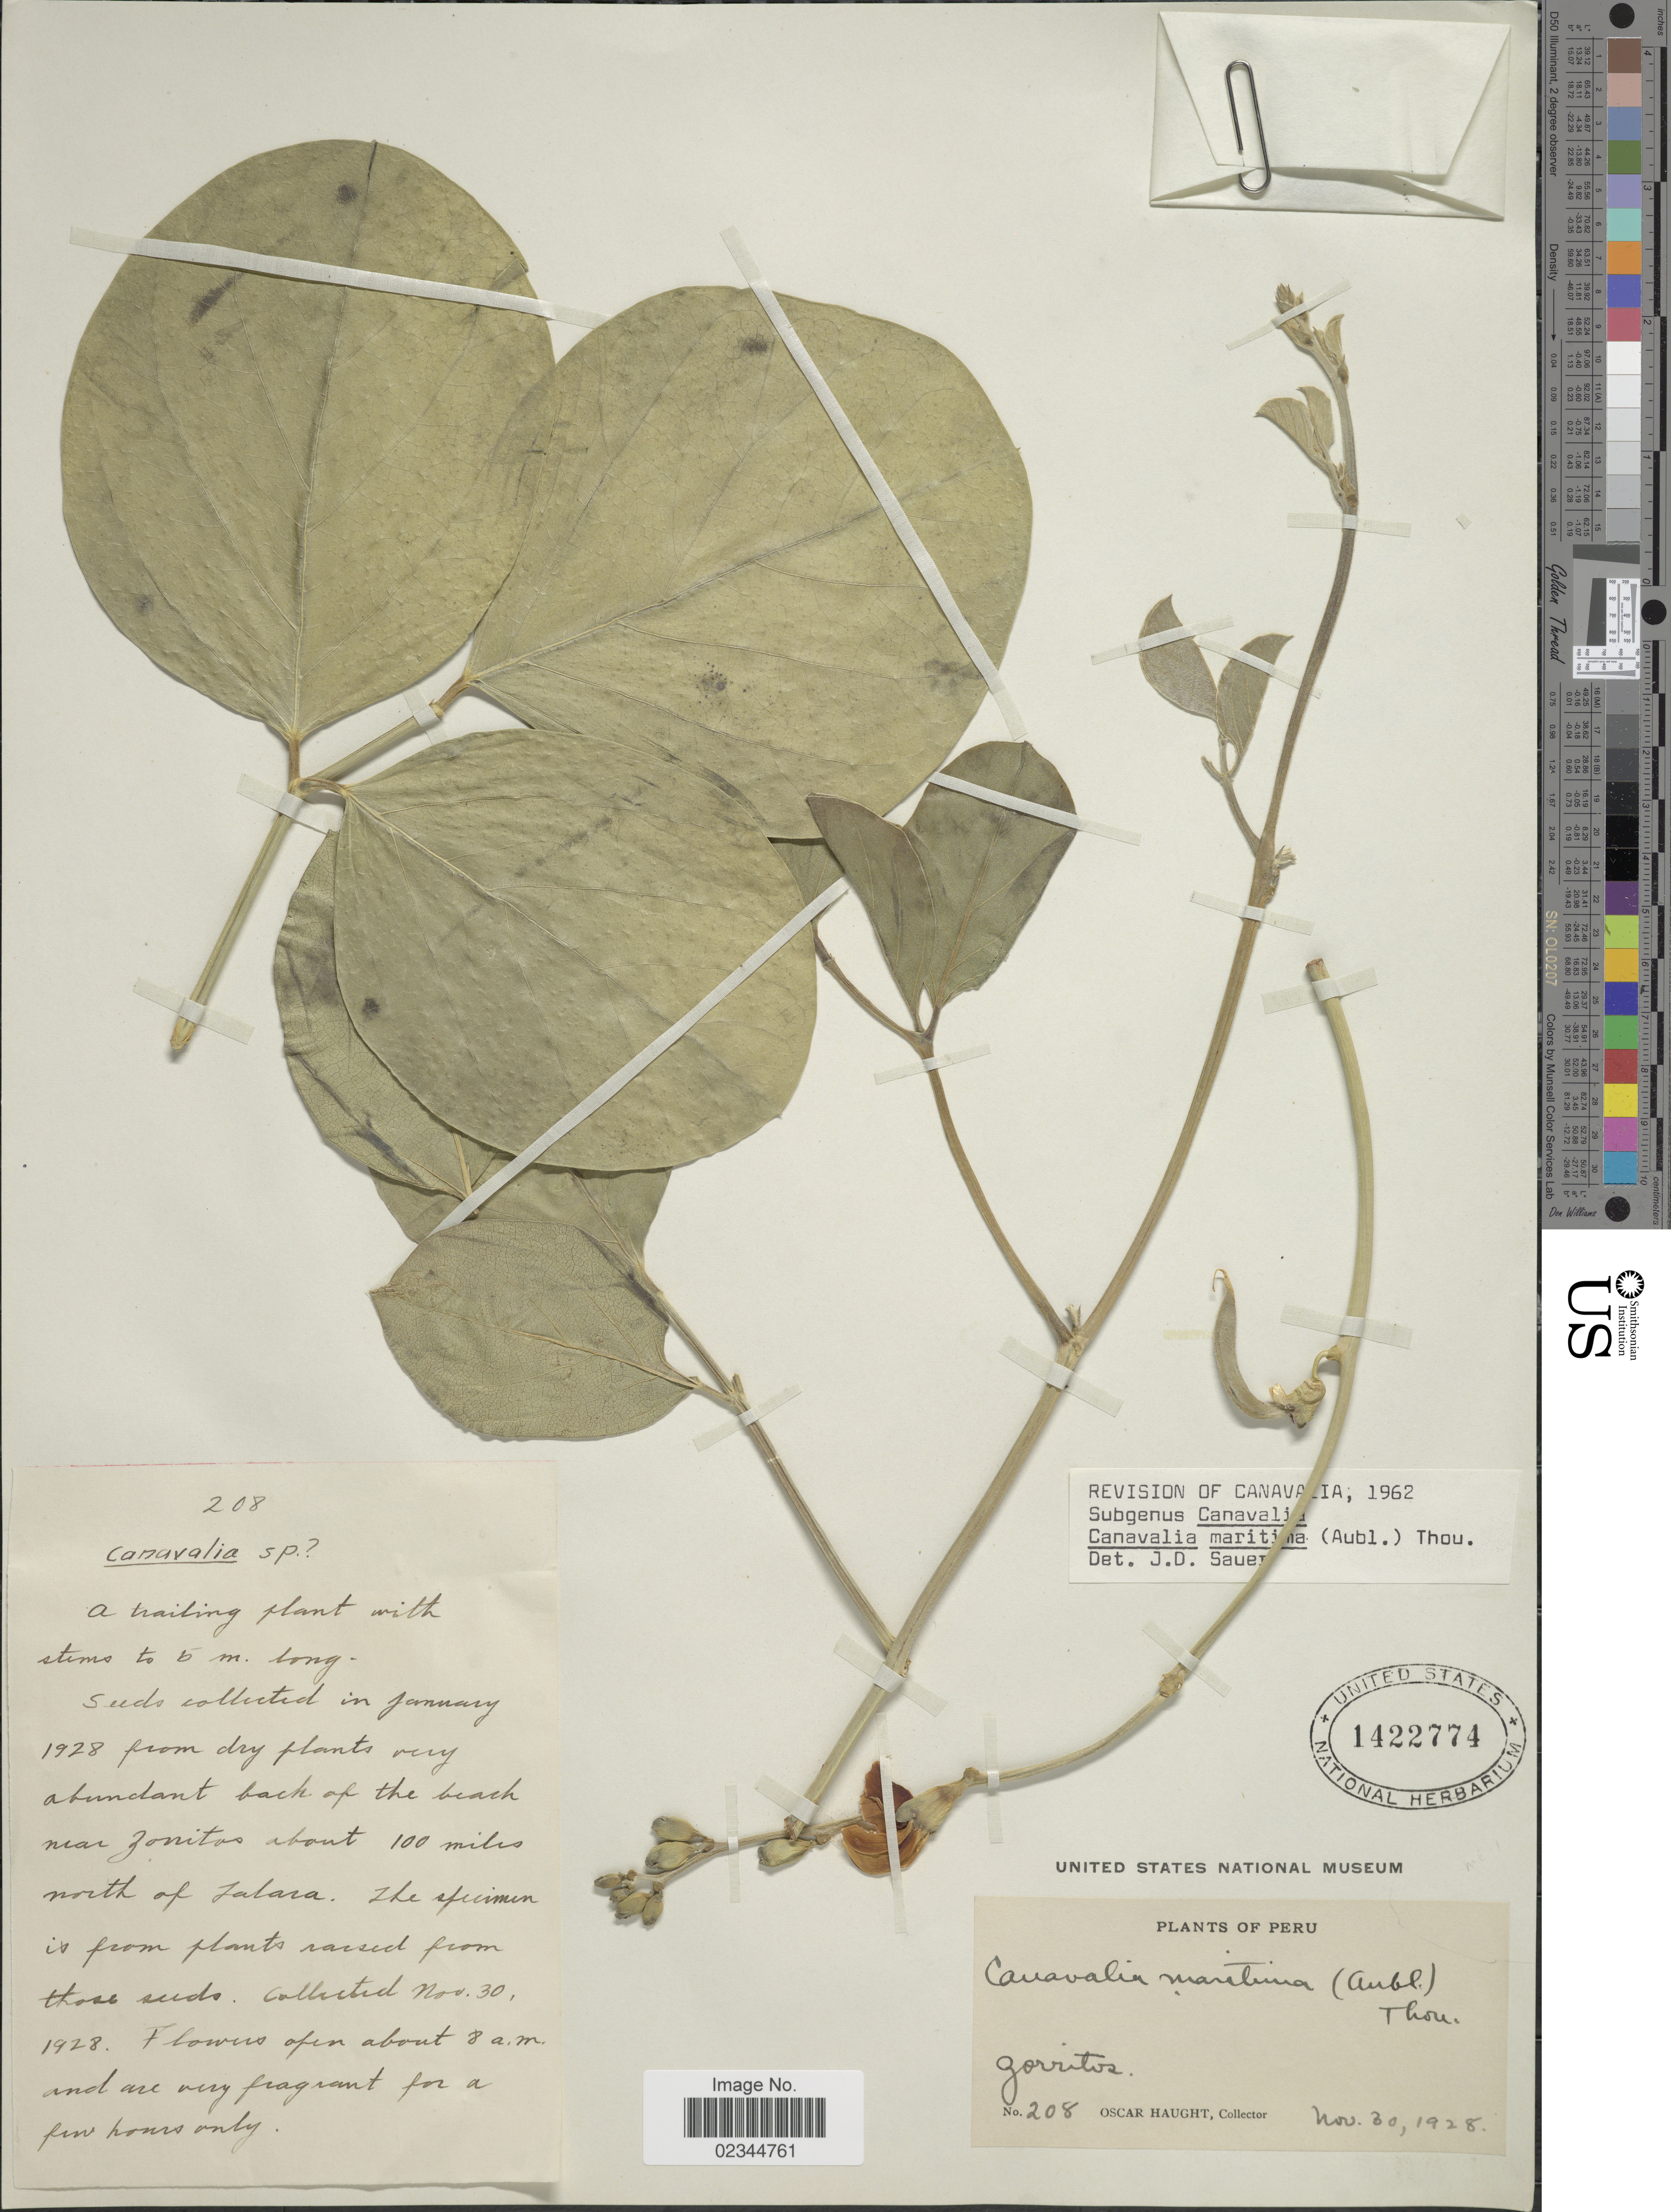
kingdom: Plantae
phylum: Tracheophyta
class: Magnoliopsida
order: Fabales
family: Fabaceae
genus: Canavalia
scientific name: Canavalia rosea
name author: (Sw.) DC.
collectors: O. L. Haught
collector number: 208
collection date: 1928-11-30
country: Peru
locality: Zorritos. Beach near Zorritos about 100 miles north of Jalara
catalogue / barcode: US 1422774